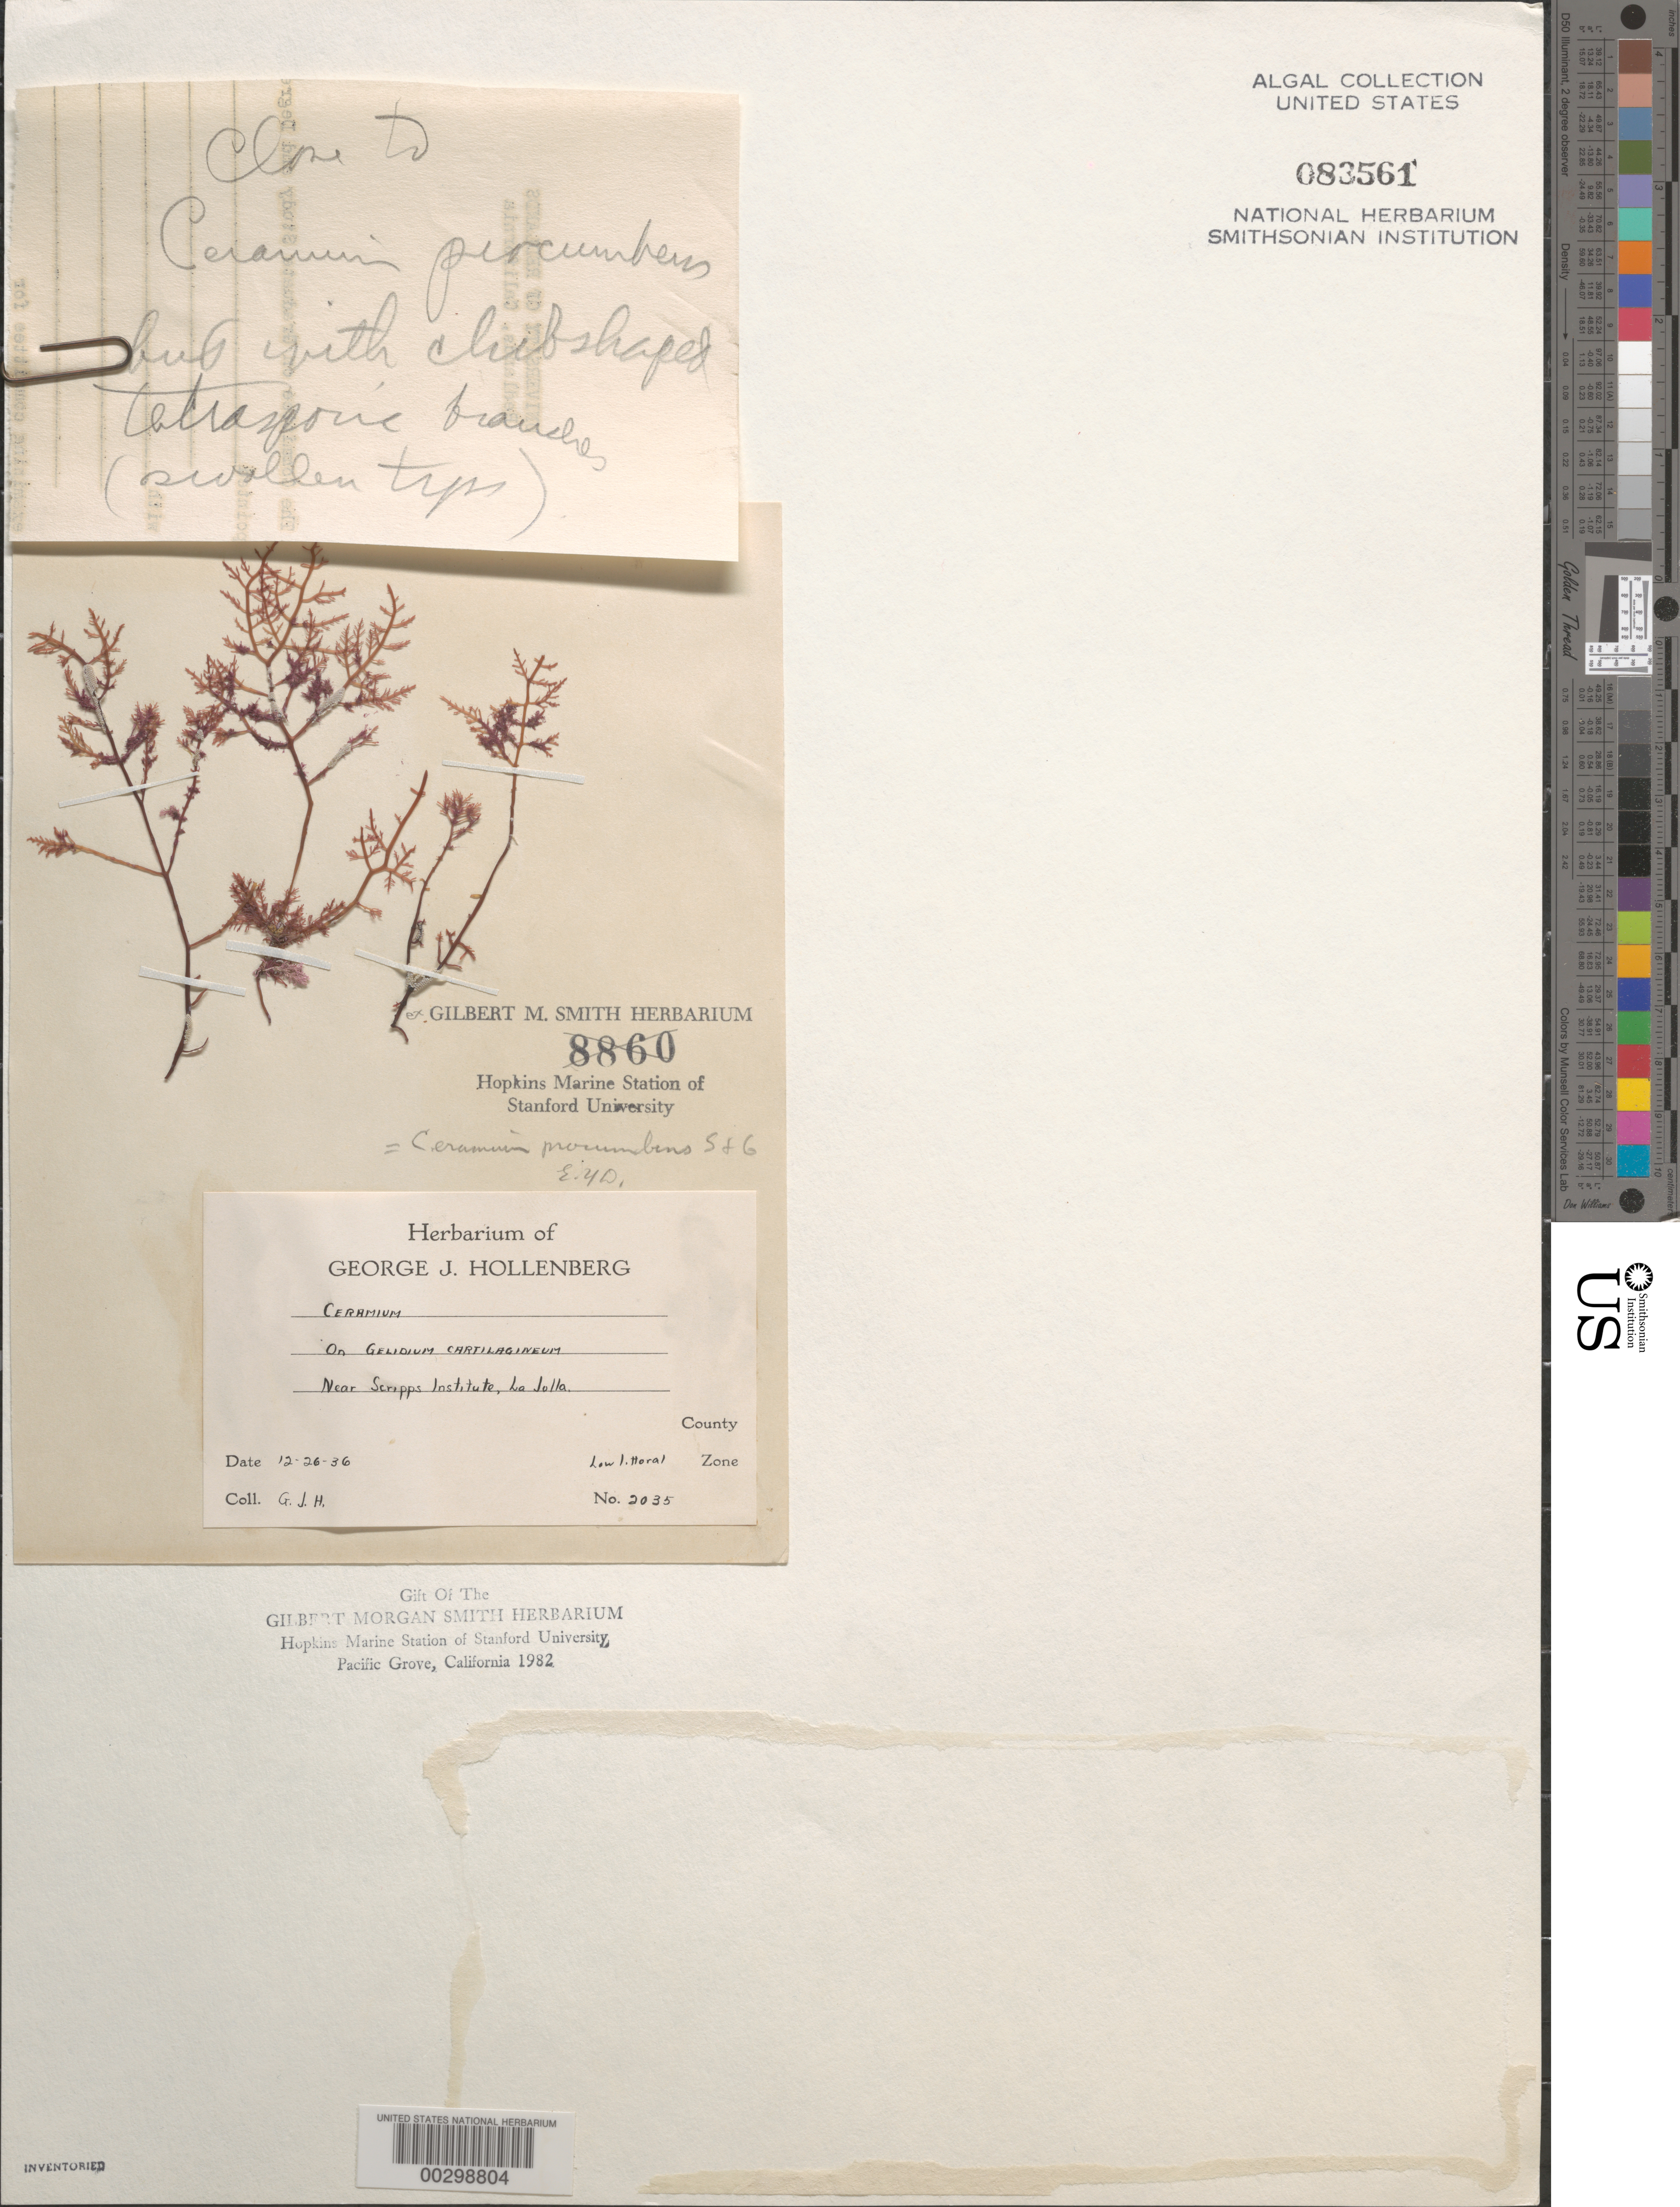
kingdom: Plantae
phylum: Rhodophyta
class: Florideophyceae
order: Ceramiales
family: Ceramiaceae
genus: Ceramium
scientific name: Ceramium procumbens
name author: Setch. & N.L. Gardner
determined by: Dawson, E. Y.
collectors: G. Hollenberg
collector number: GJH 2035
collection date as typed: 26 Dec 1936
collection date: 1936-12-26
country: United States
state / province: California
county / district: San Diego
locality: La Jolla, near Scripps Institution of Oceanography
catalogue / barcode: US 83561